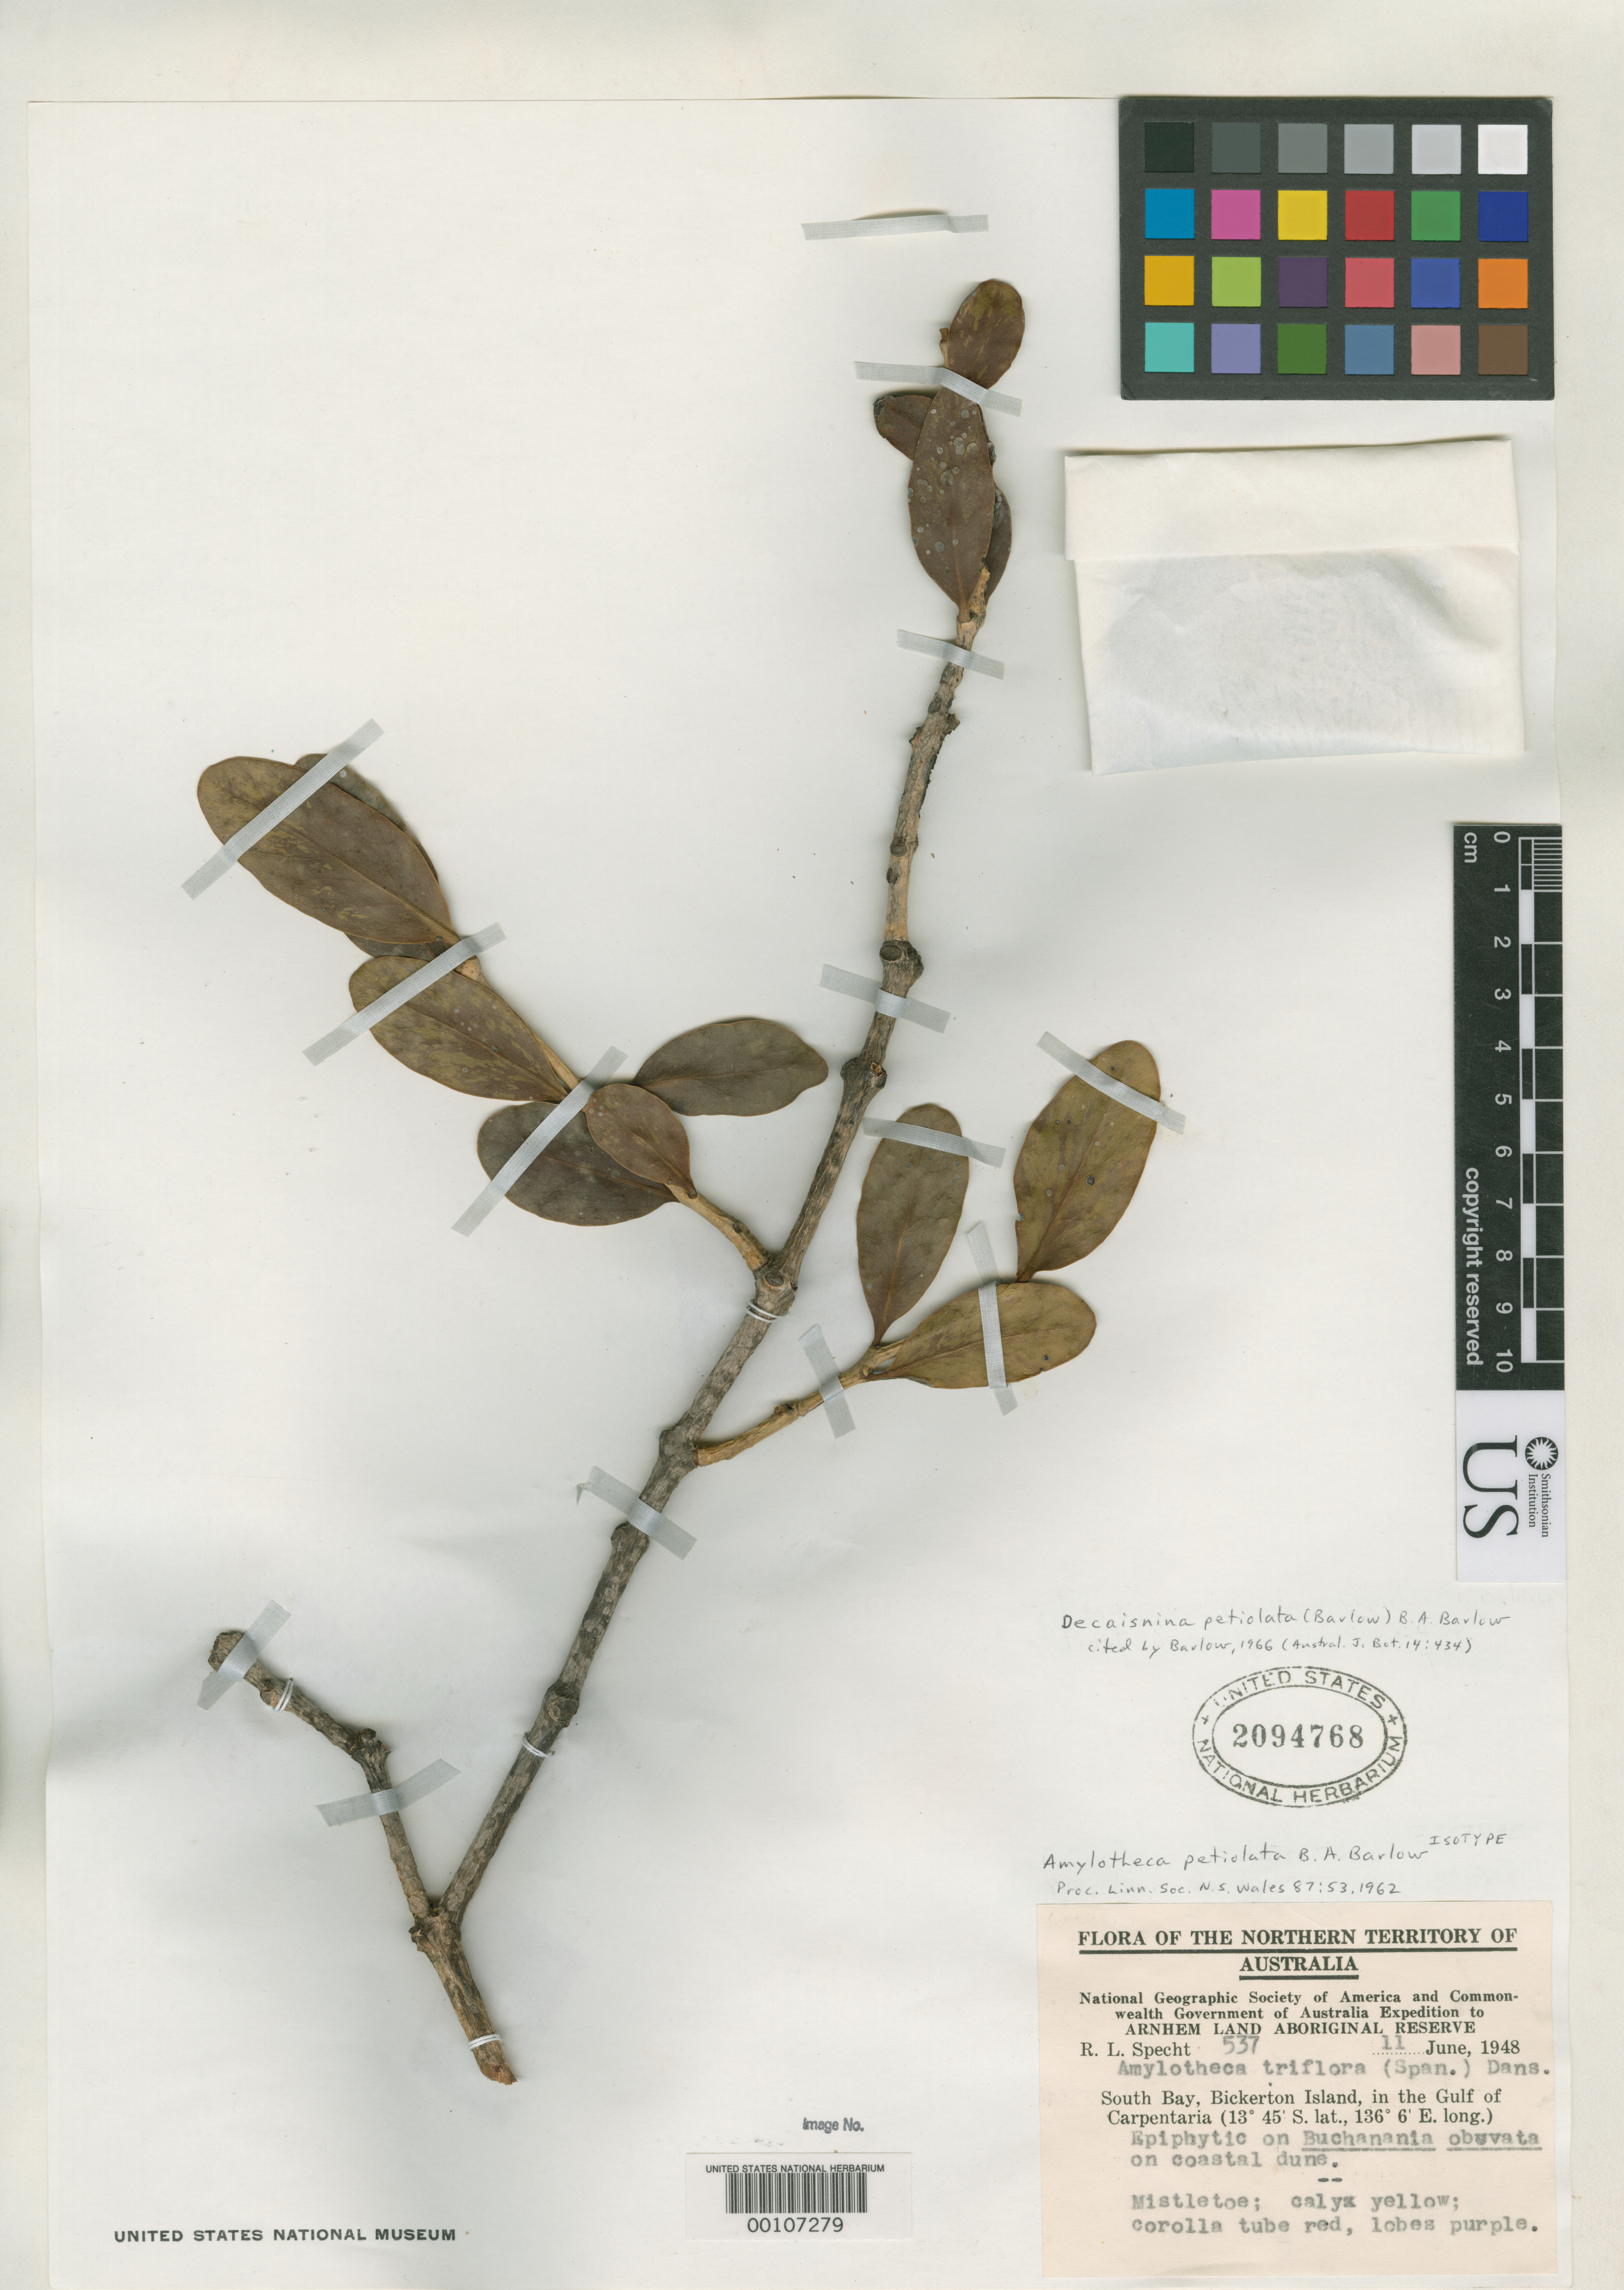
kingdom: Plantae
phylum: Tracheophyta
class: Magnoliopsida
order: Santalales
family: Loranthaceae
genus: Amylotheca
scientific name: Amylotheca petiolata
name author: Barlow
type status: Isotype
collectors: R. L. Specht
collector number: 537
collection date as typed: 11 Jun 1948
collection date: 1948-06-11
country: Australia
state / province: Northern Territory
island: Bickerton Island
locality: Gulf of Carpentaria, South Bay.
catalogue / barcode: US 2094768